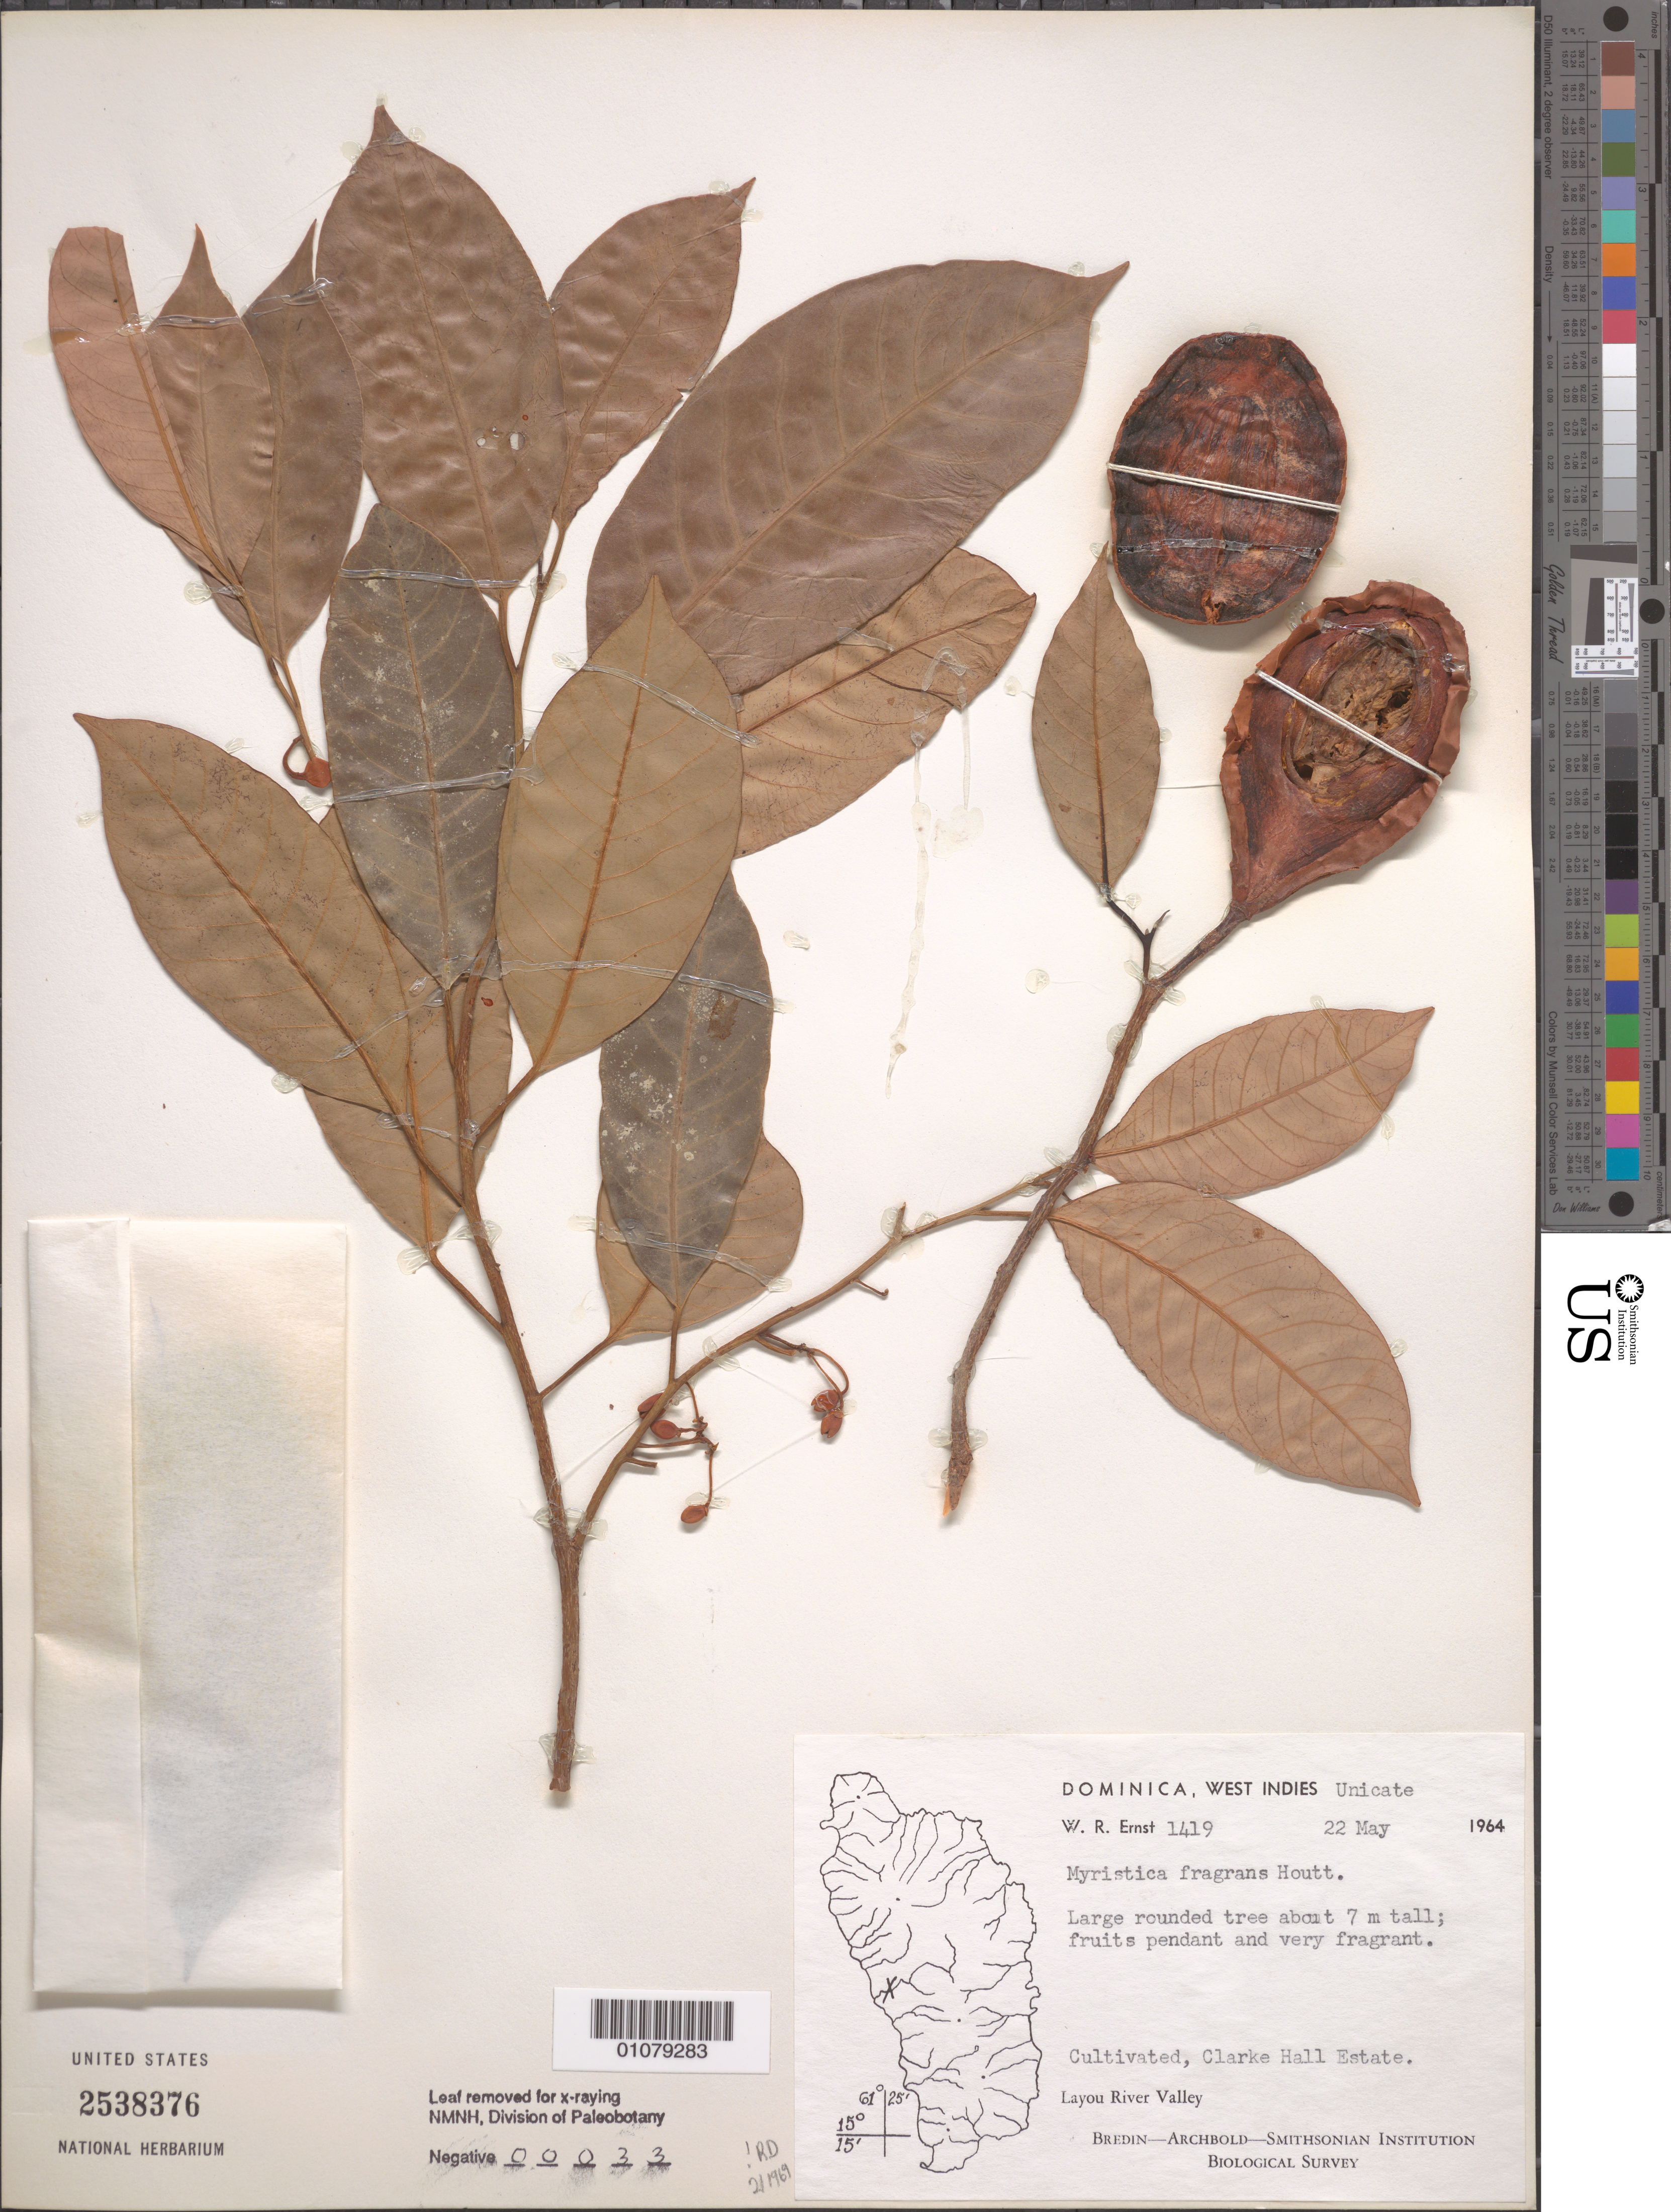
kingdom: Plantae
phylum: Tracheophyta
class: Magnoliopsida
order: Magnoliales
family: Myristicaceae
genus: Myristica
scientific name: Myristica fragrans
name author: Houtt.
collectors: W. R. Ernst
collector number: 1419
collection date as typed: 22 May 1964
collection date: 1964-05-22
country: Dominica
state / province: St. Joseph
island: Dominica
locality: Layou River Valley. Clark Hall Estate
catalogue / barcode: US 2538376